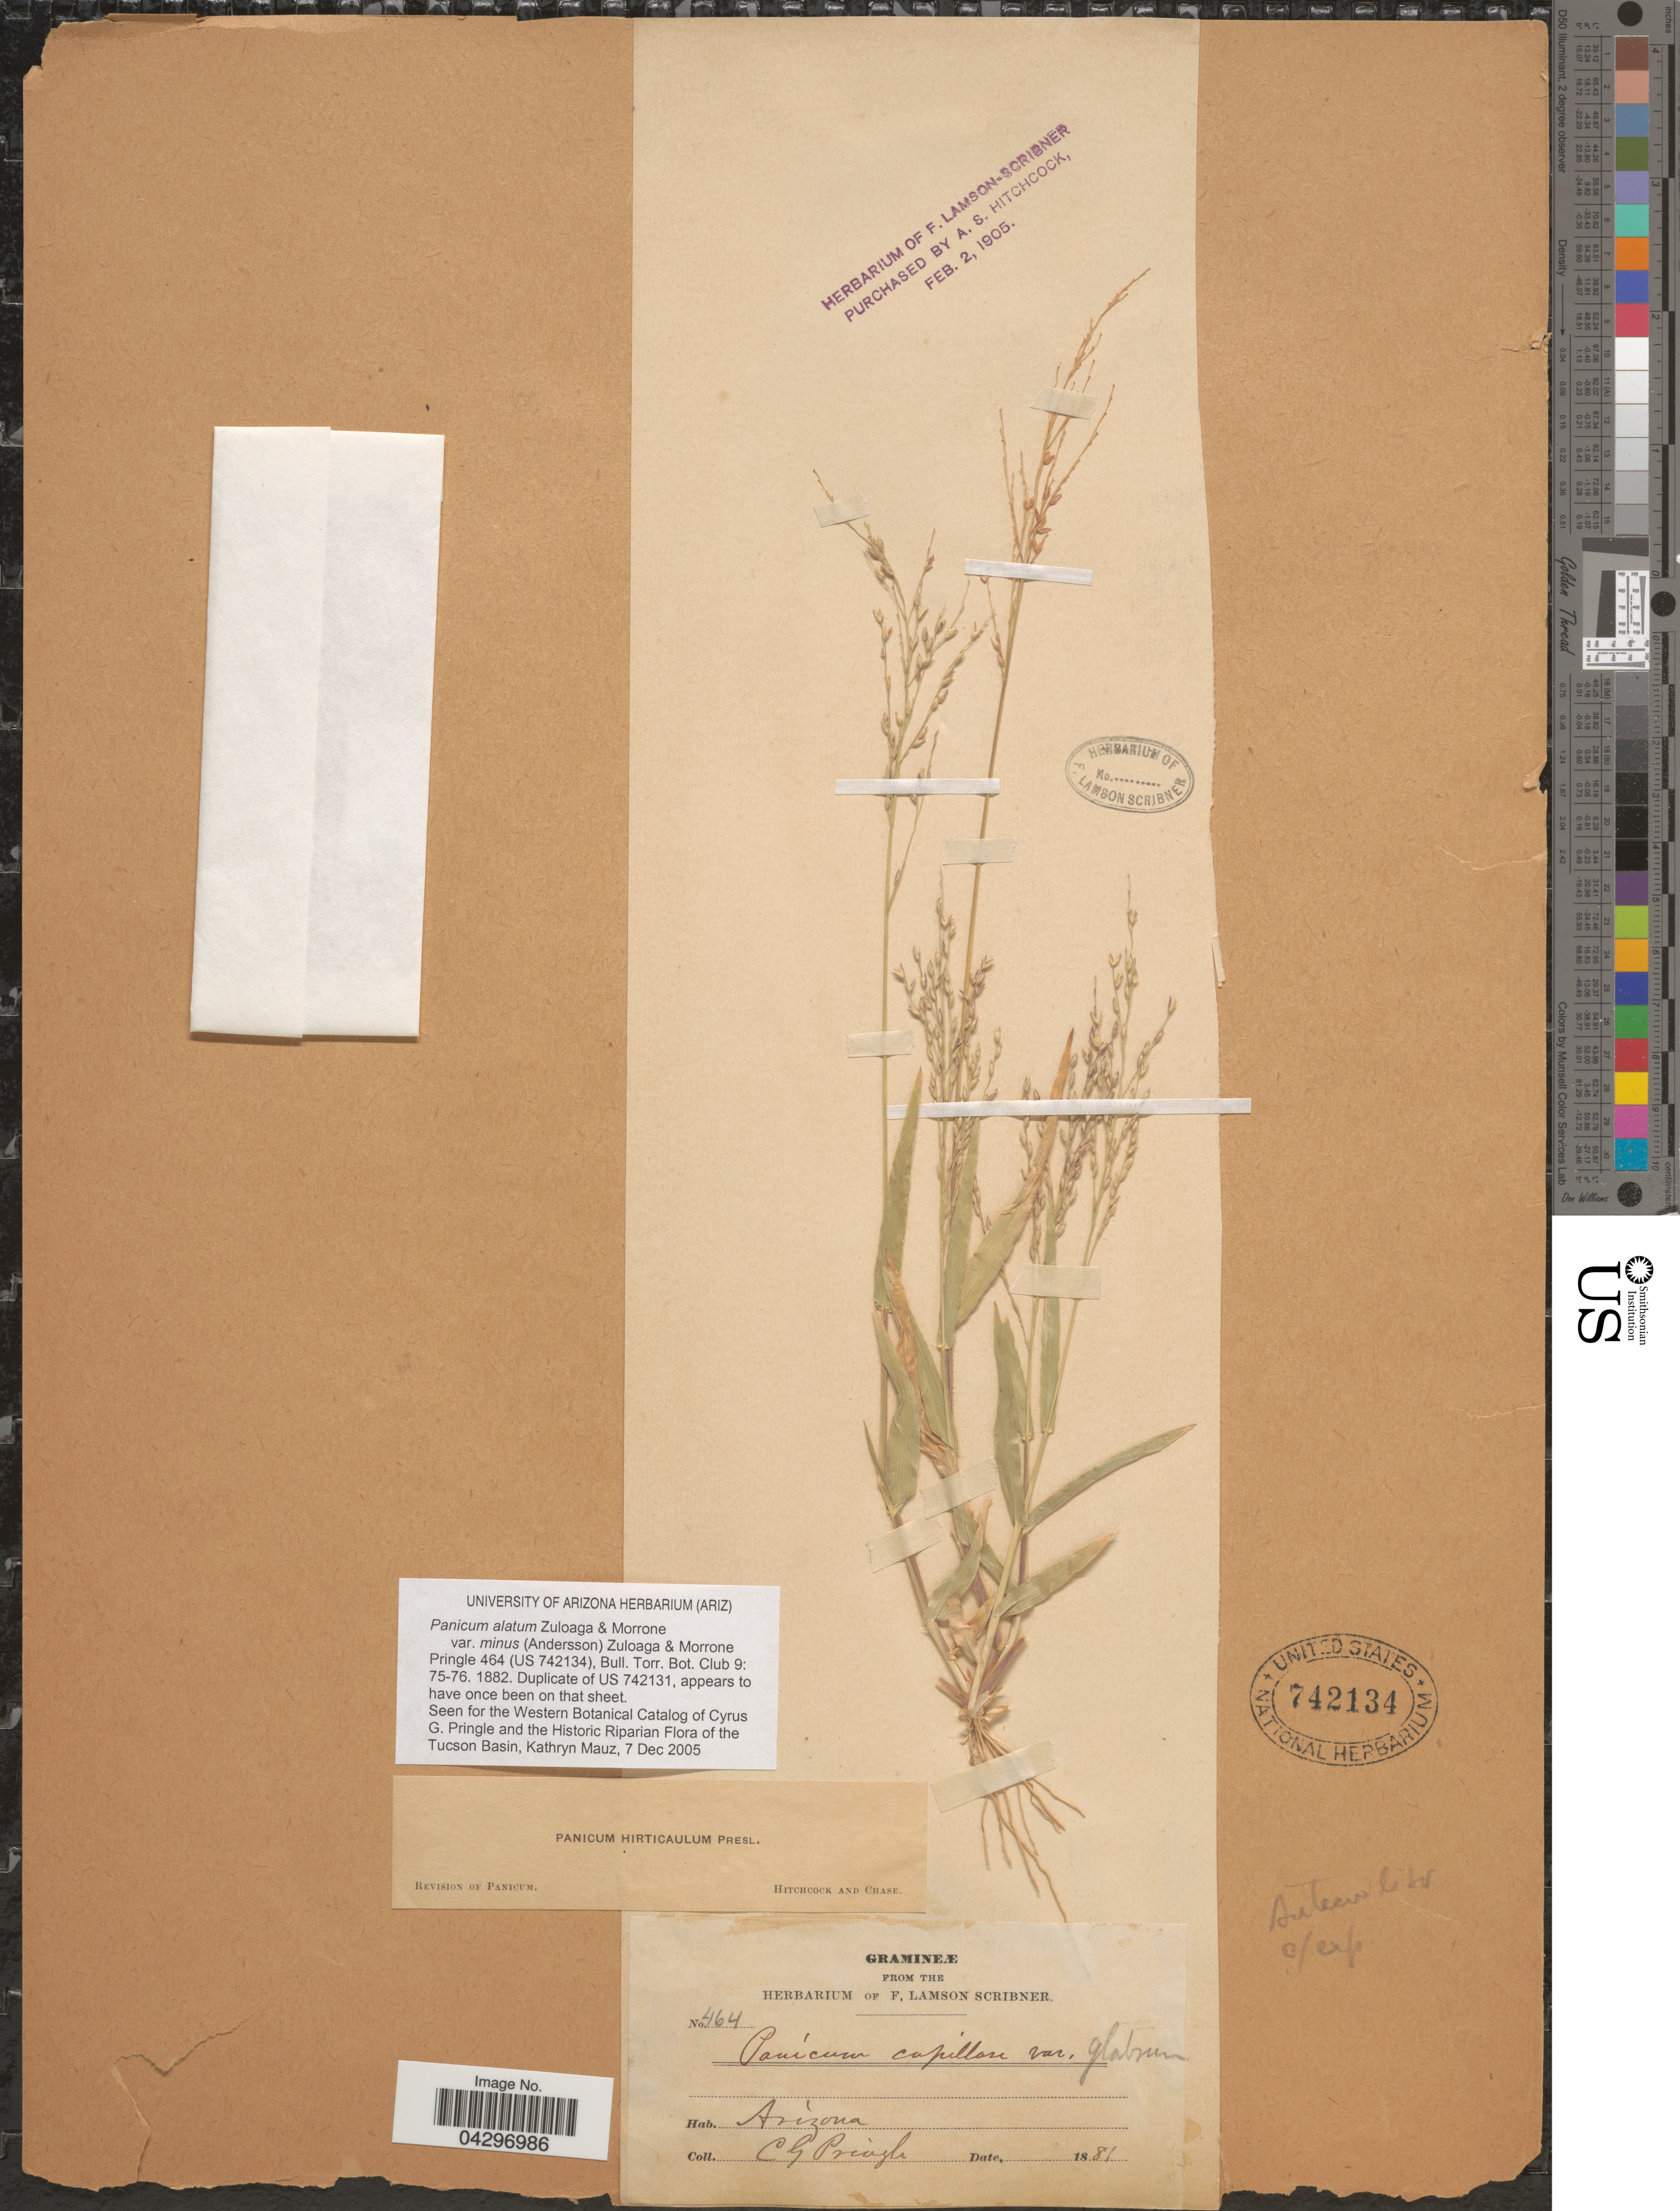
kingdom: Plantae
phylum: Tracheophyta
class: Liliopsida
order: Poales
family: Poaceae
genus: Panicum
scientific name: Panicum alatum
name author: Zuloaga & Morrone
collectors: C. G. Pringle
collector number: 464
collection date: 1881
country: United States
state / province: Arizona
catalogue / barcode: US 742134